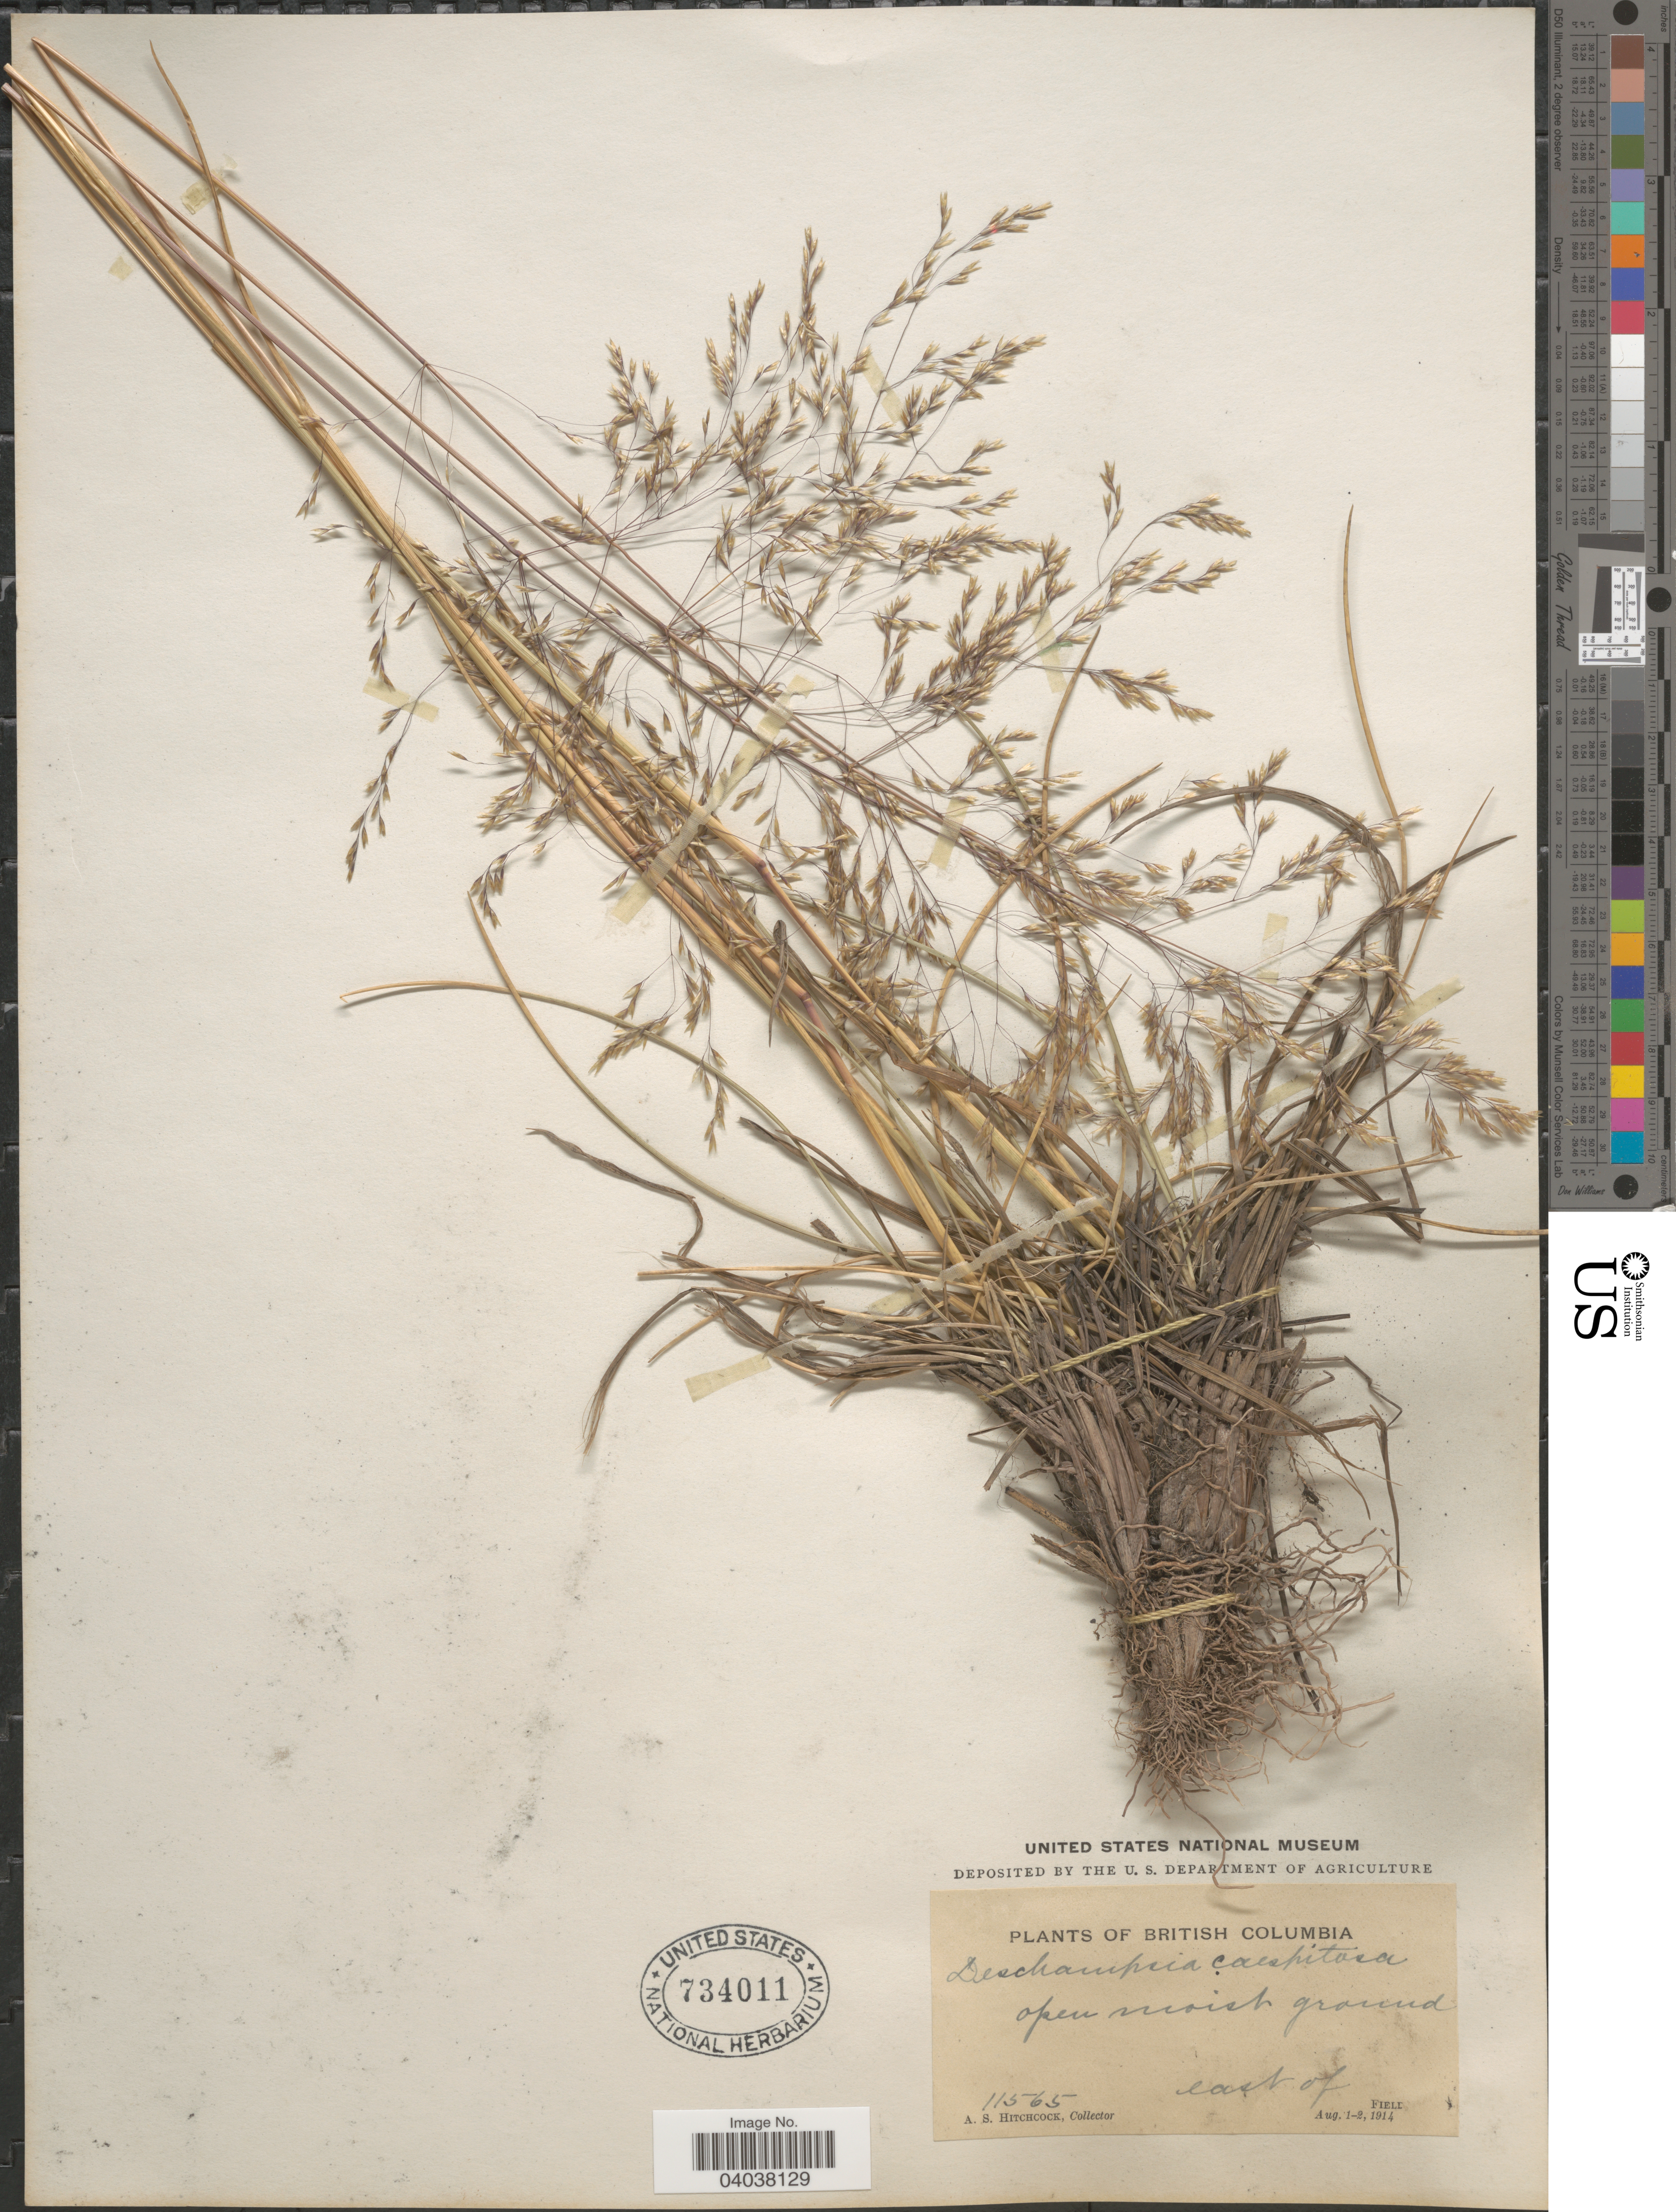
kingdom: Plantae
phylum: Tracheophyta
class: Liliopsida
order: Poales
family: Poaceae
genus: Deschampsia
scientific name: Deschampsia cespitosa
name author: (L.) P. Beauv.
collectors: A. S. Hitchcock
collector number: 11565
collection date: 1914-08-01/1914-08-02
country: Canada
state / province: British Columbia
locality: East of Field.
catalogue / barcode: US 734011